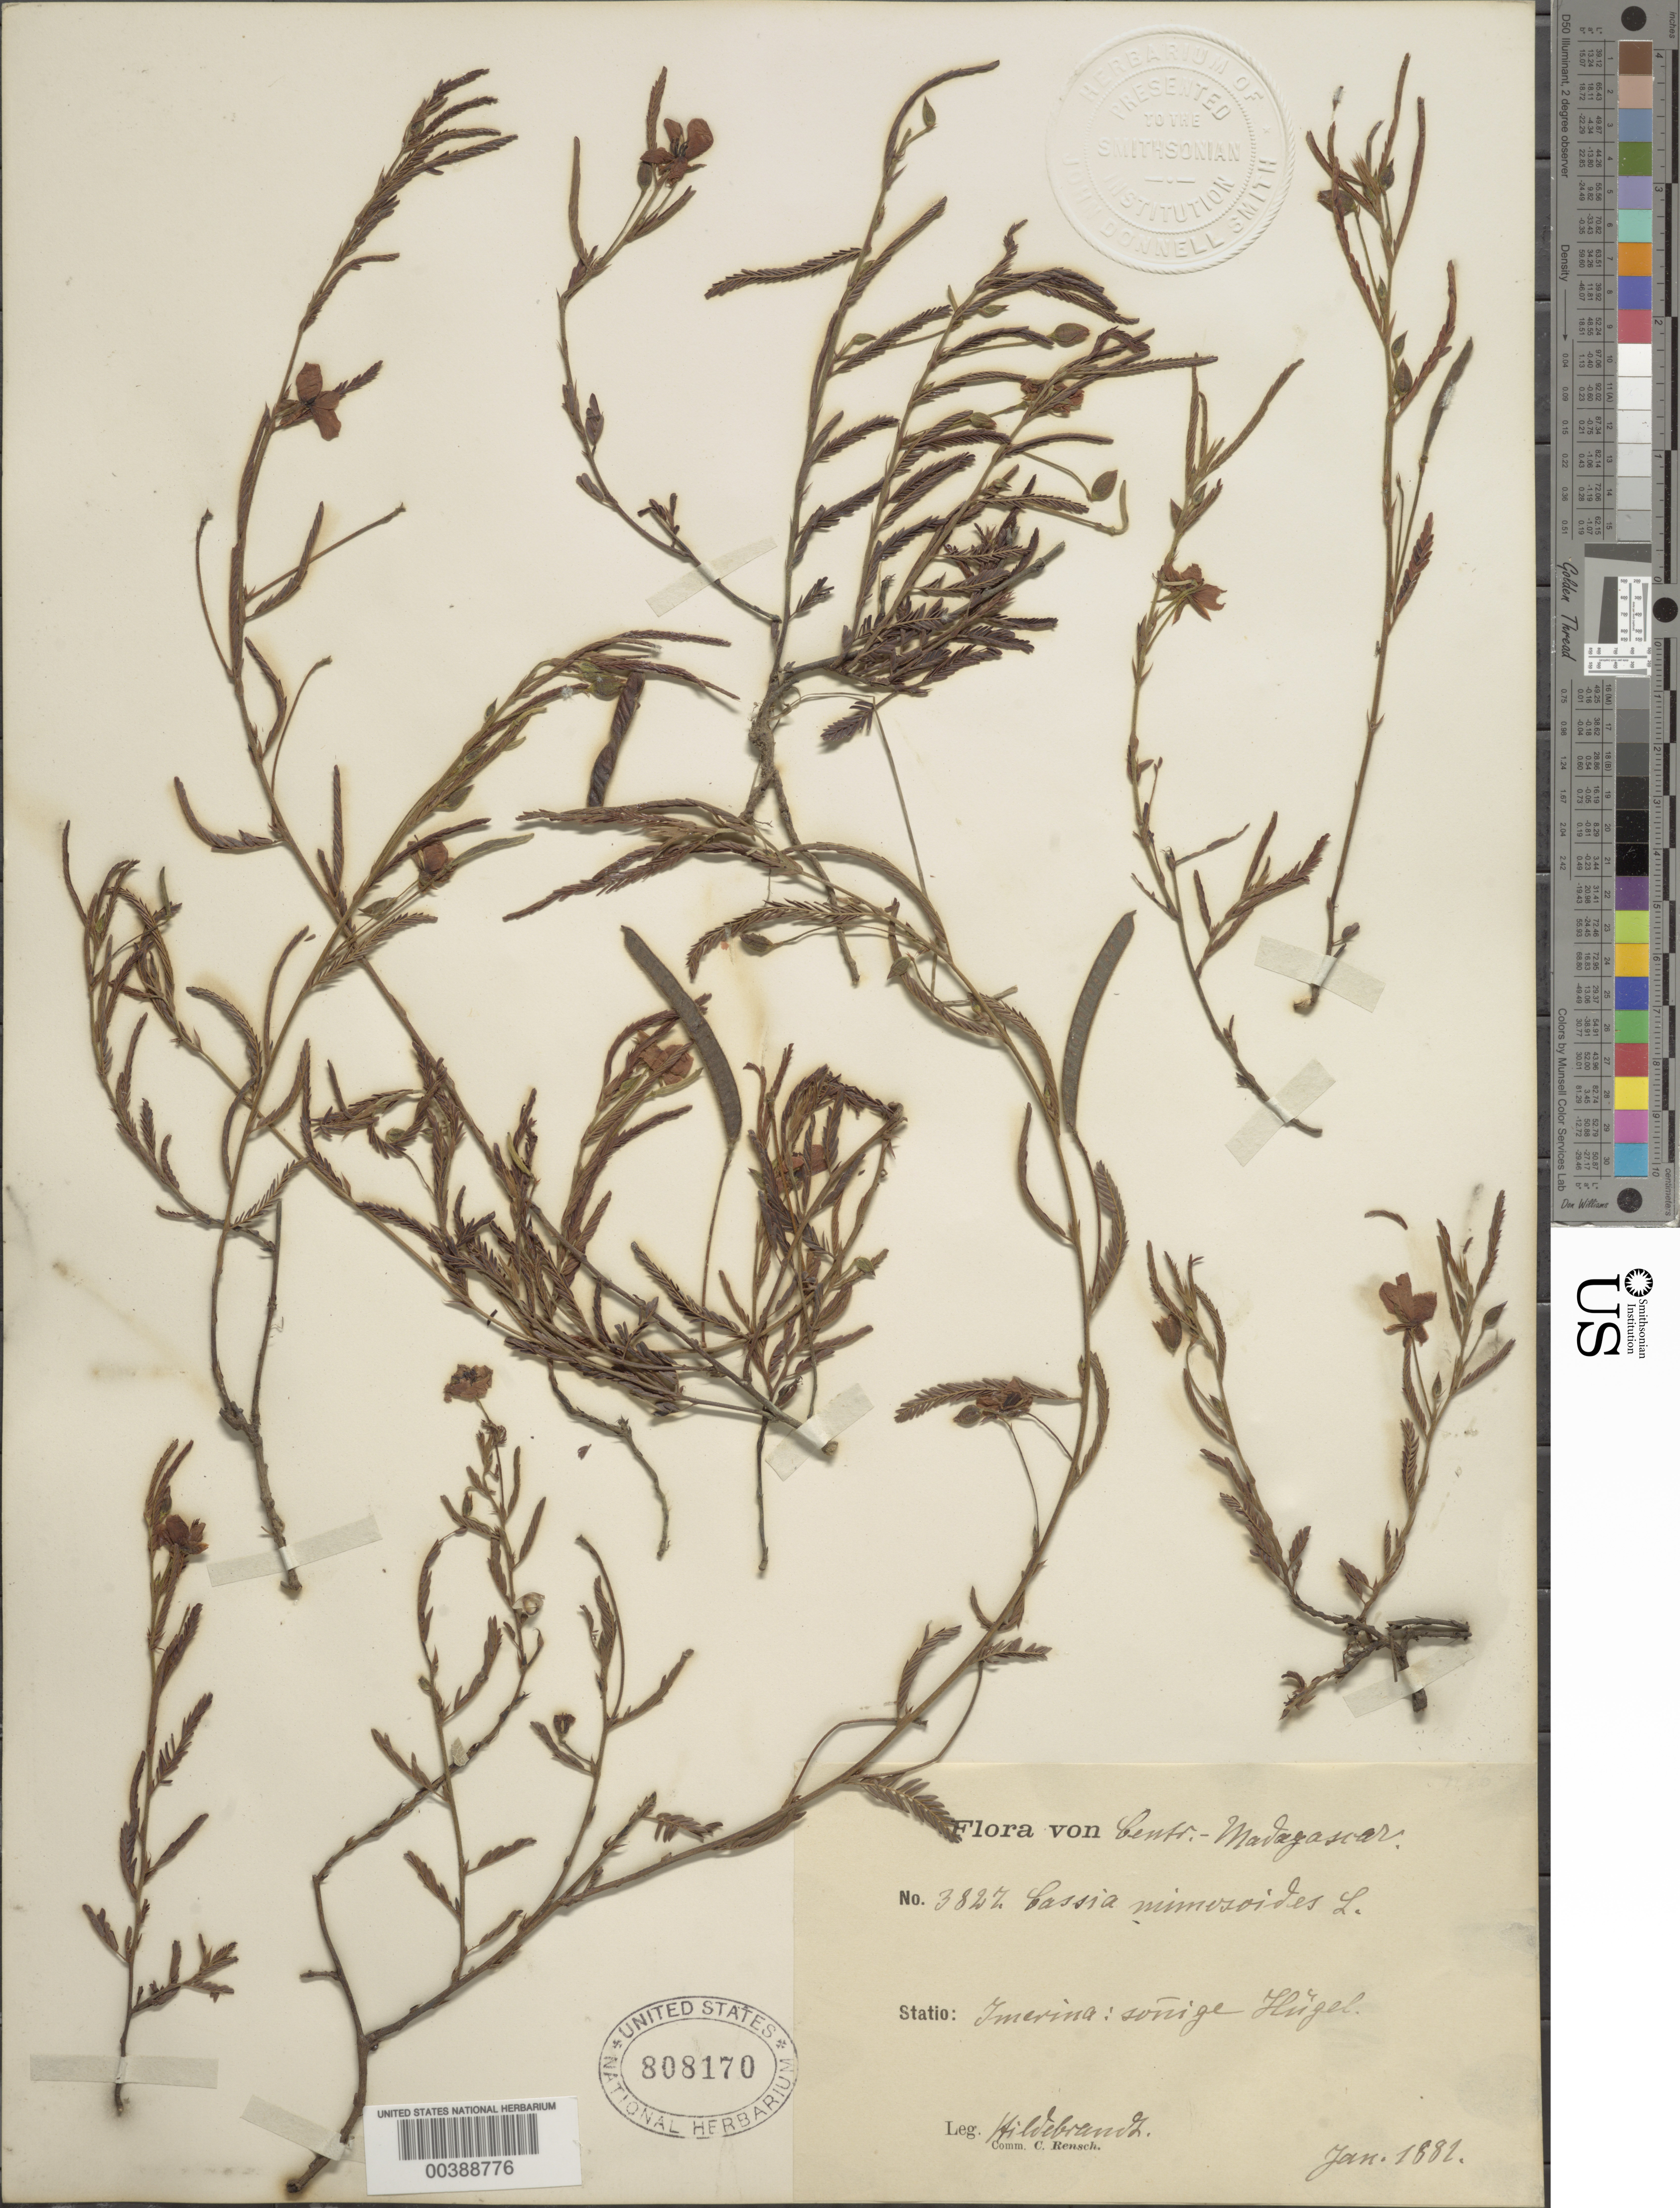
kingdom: Plantae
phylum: Tracheophyta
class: Magnoliopsida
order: Fabales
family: Fabaceae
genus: Chamaecrista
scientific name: Chamaecrista mimosoides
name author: (L.) Greene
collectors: J. Hildebrandt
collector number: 3827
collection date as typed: Jan 1881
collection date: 1881-01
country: Madagascar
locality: Imerina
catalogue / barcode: US 808170